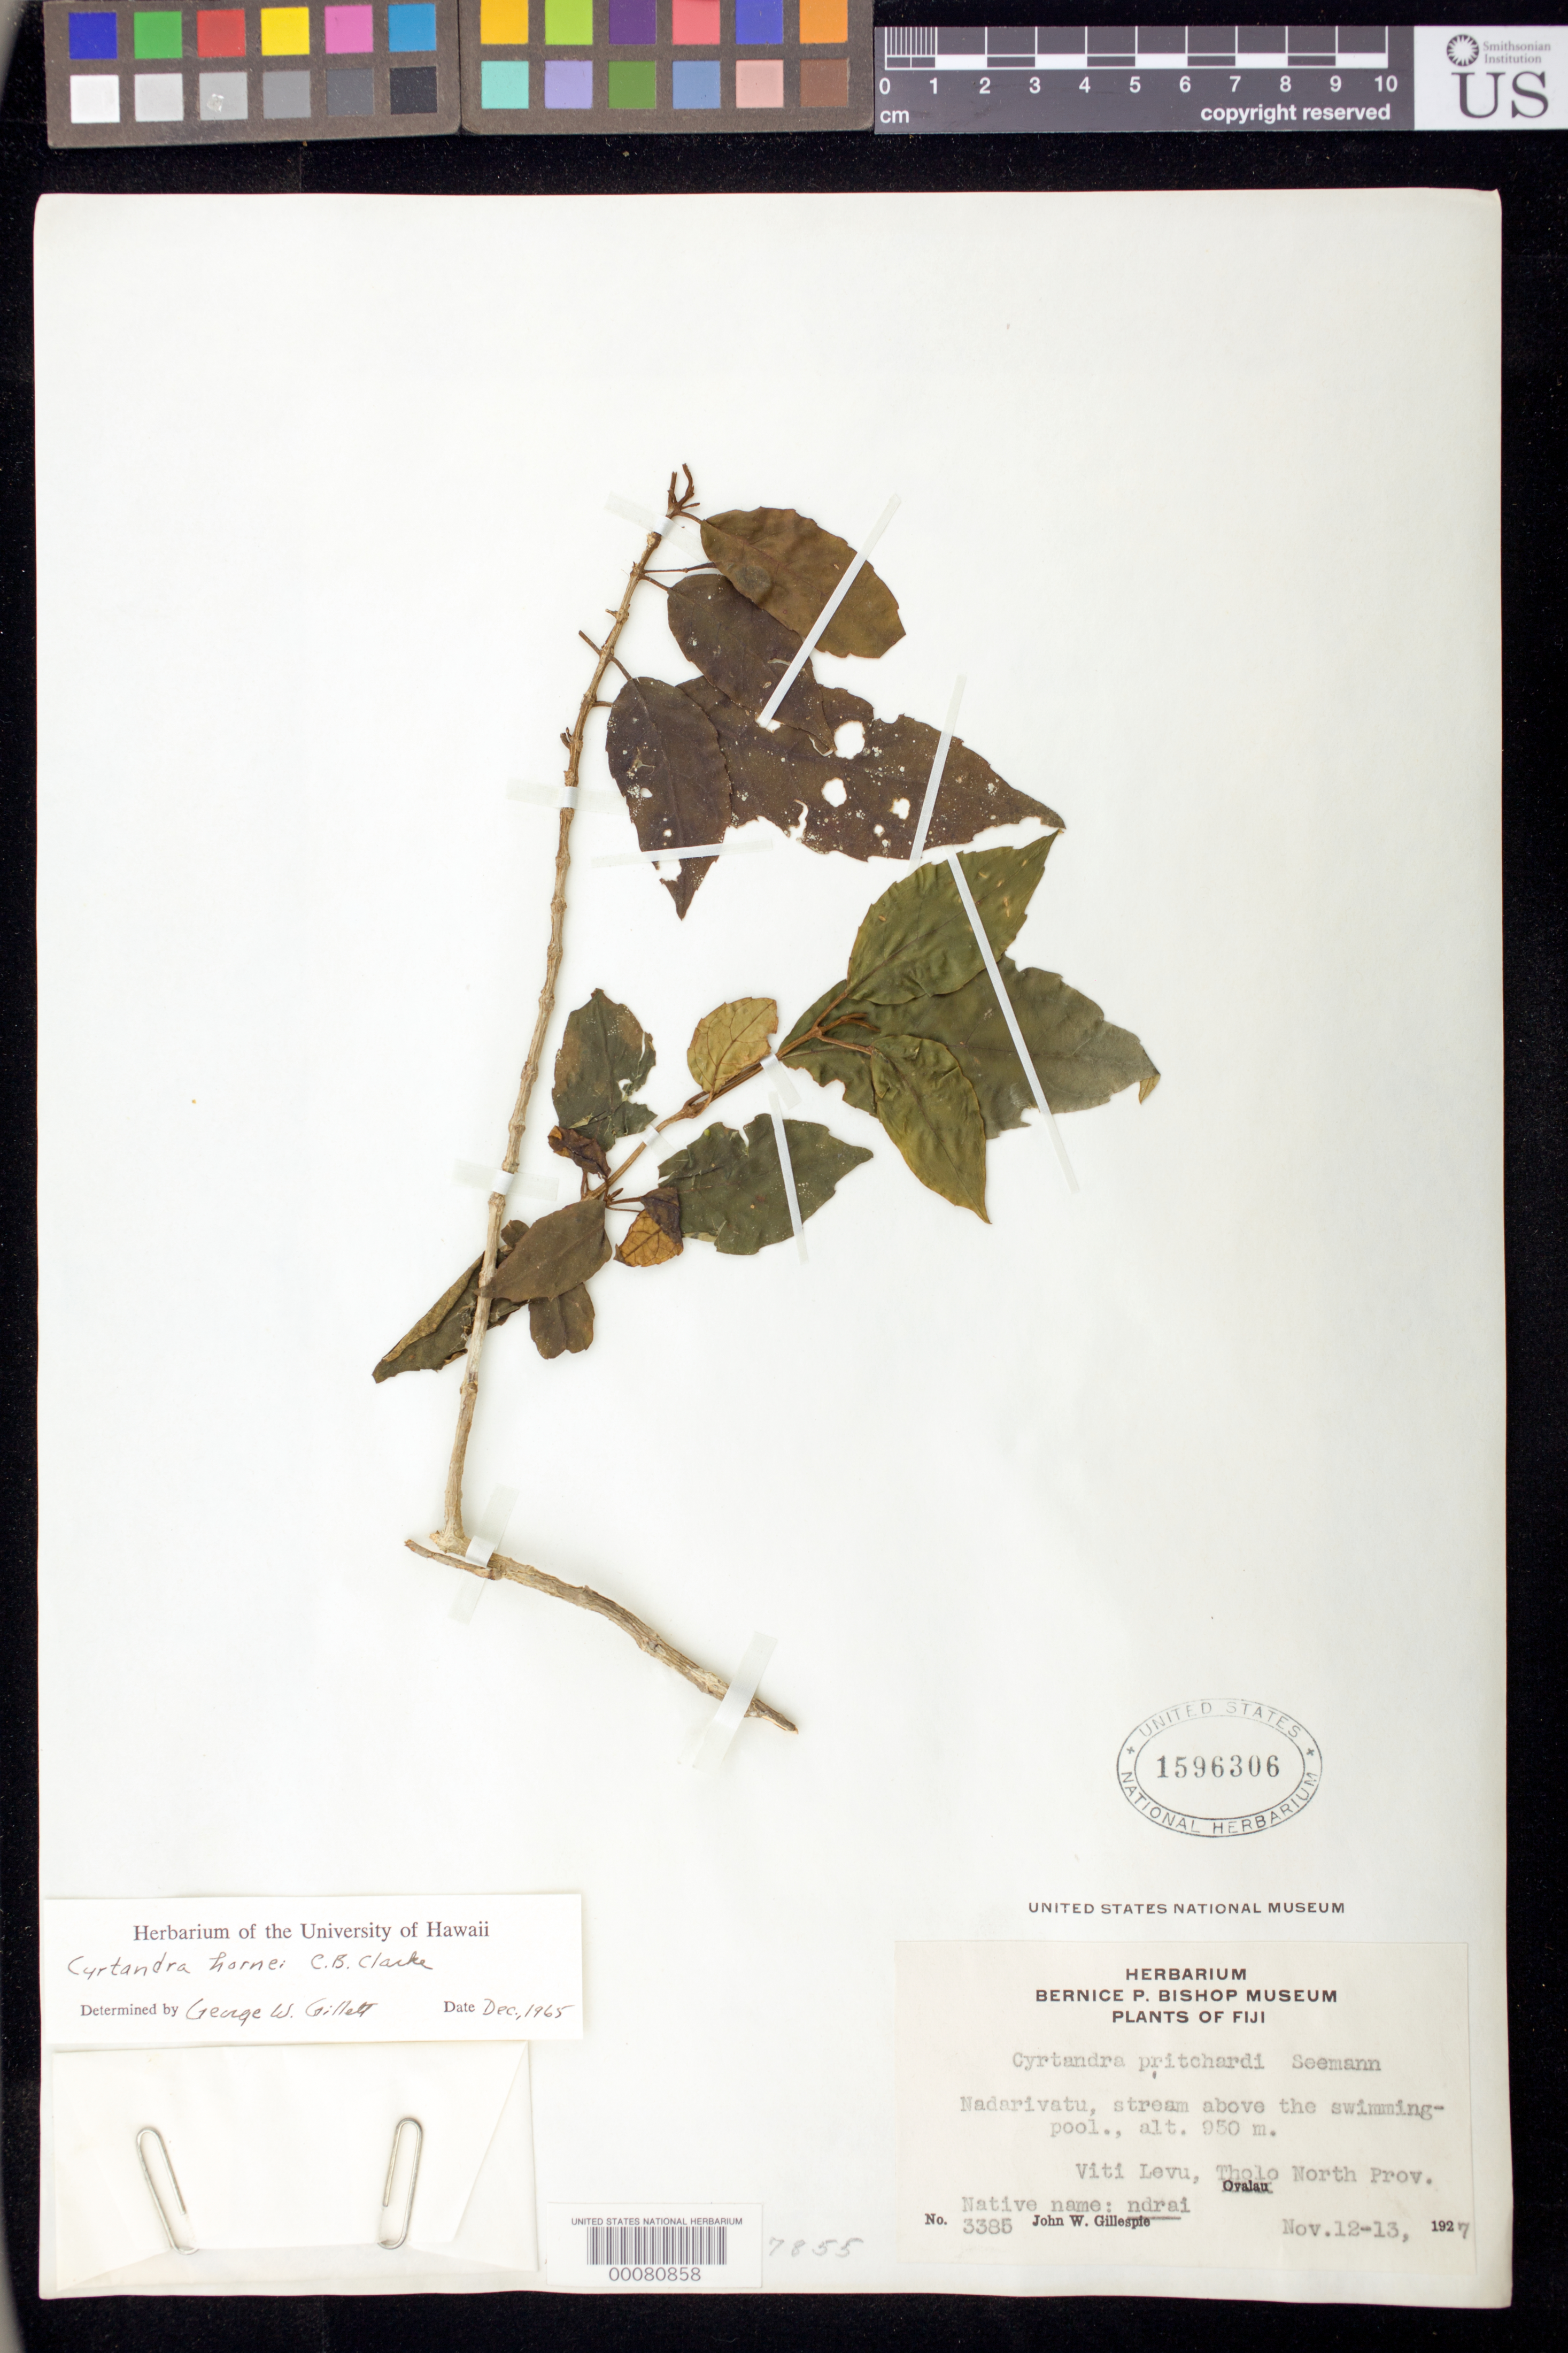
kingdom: Plantae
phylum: Tracheophyta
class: Magnoliopsida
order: Lamiales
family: Gesneriaceae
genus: Cyrtandra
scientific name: Cyrtandra hornei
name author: C.B. Clarke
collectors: J. W. Gillespie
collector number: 3385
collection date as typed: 12-13 Nov 1927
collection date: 1927-11-12/1927-11-13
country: Fiji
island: Viti Levu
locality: Tholo north prov, Nadarivatu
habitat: Stream above the swimming pool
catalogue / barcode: US 1596306